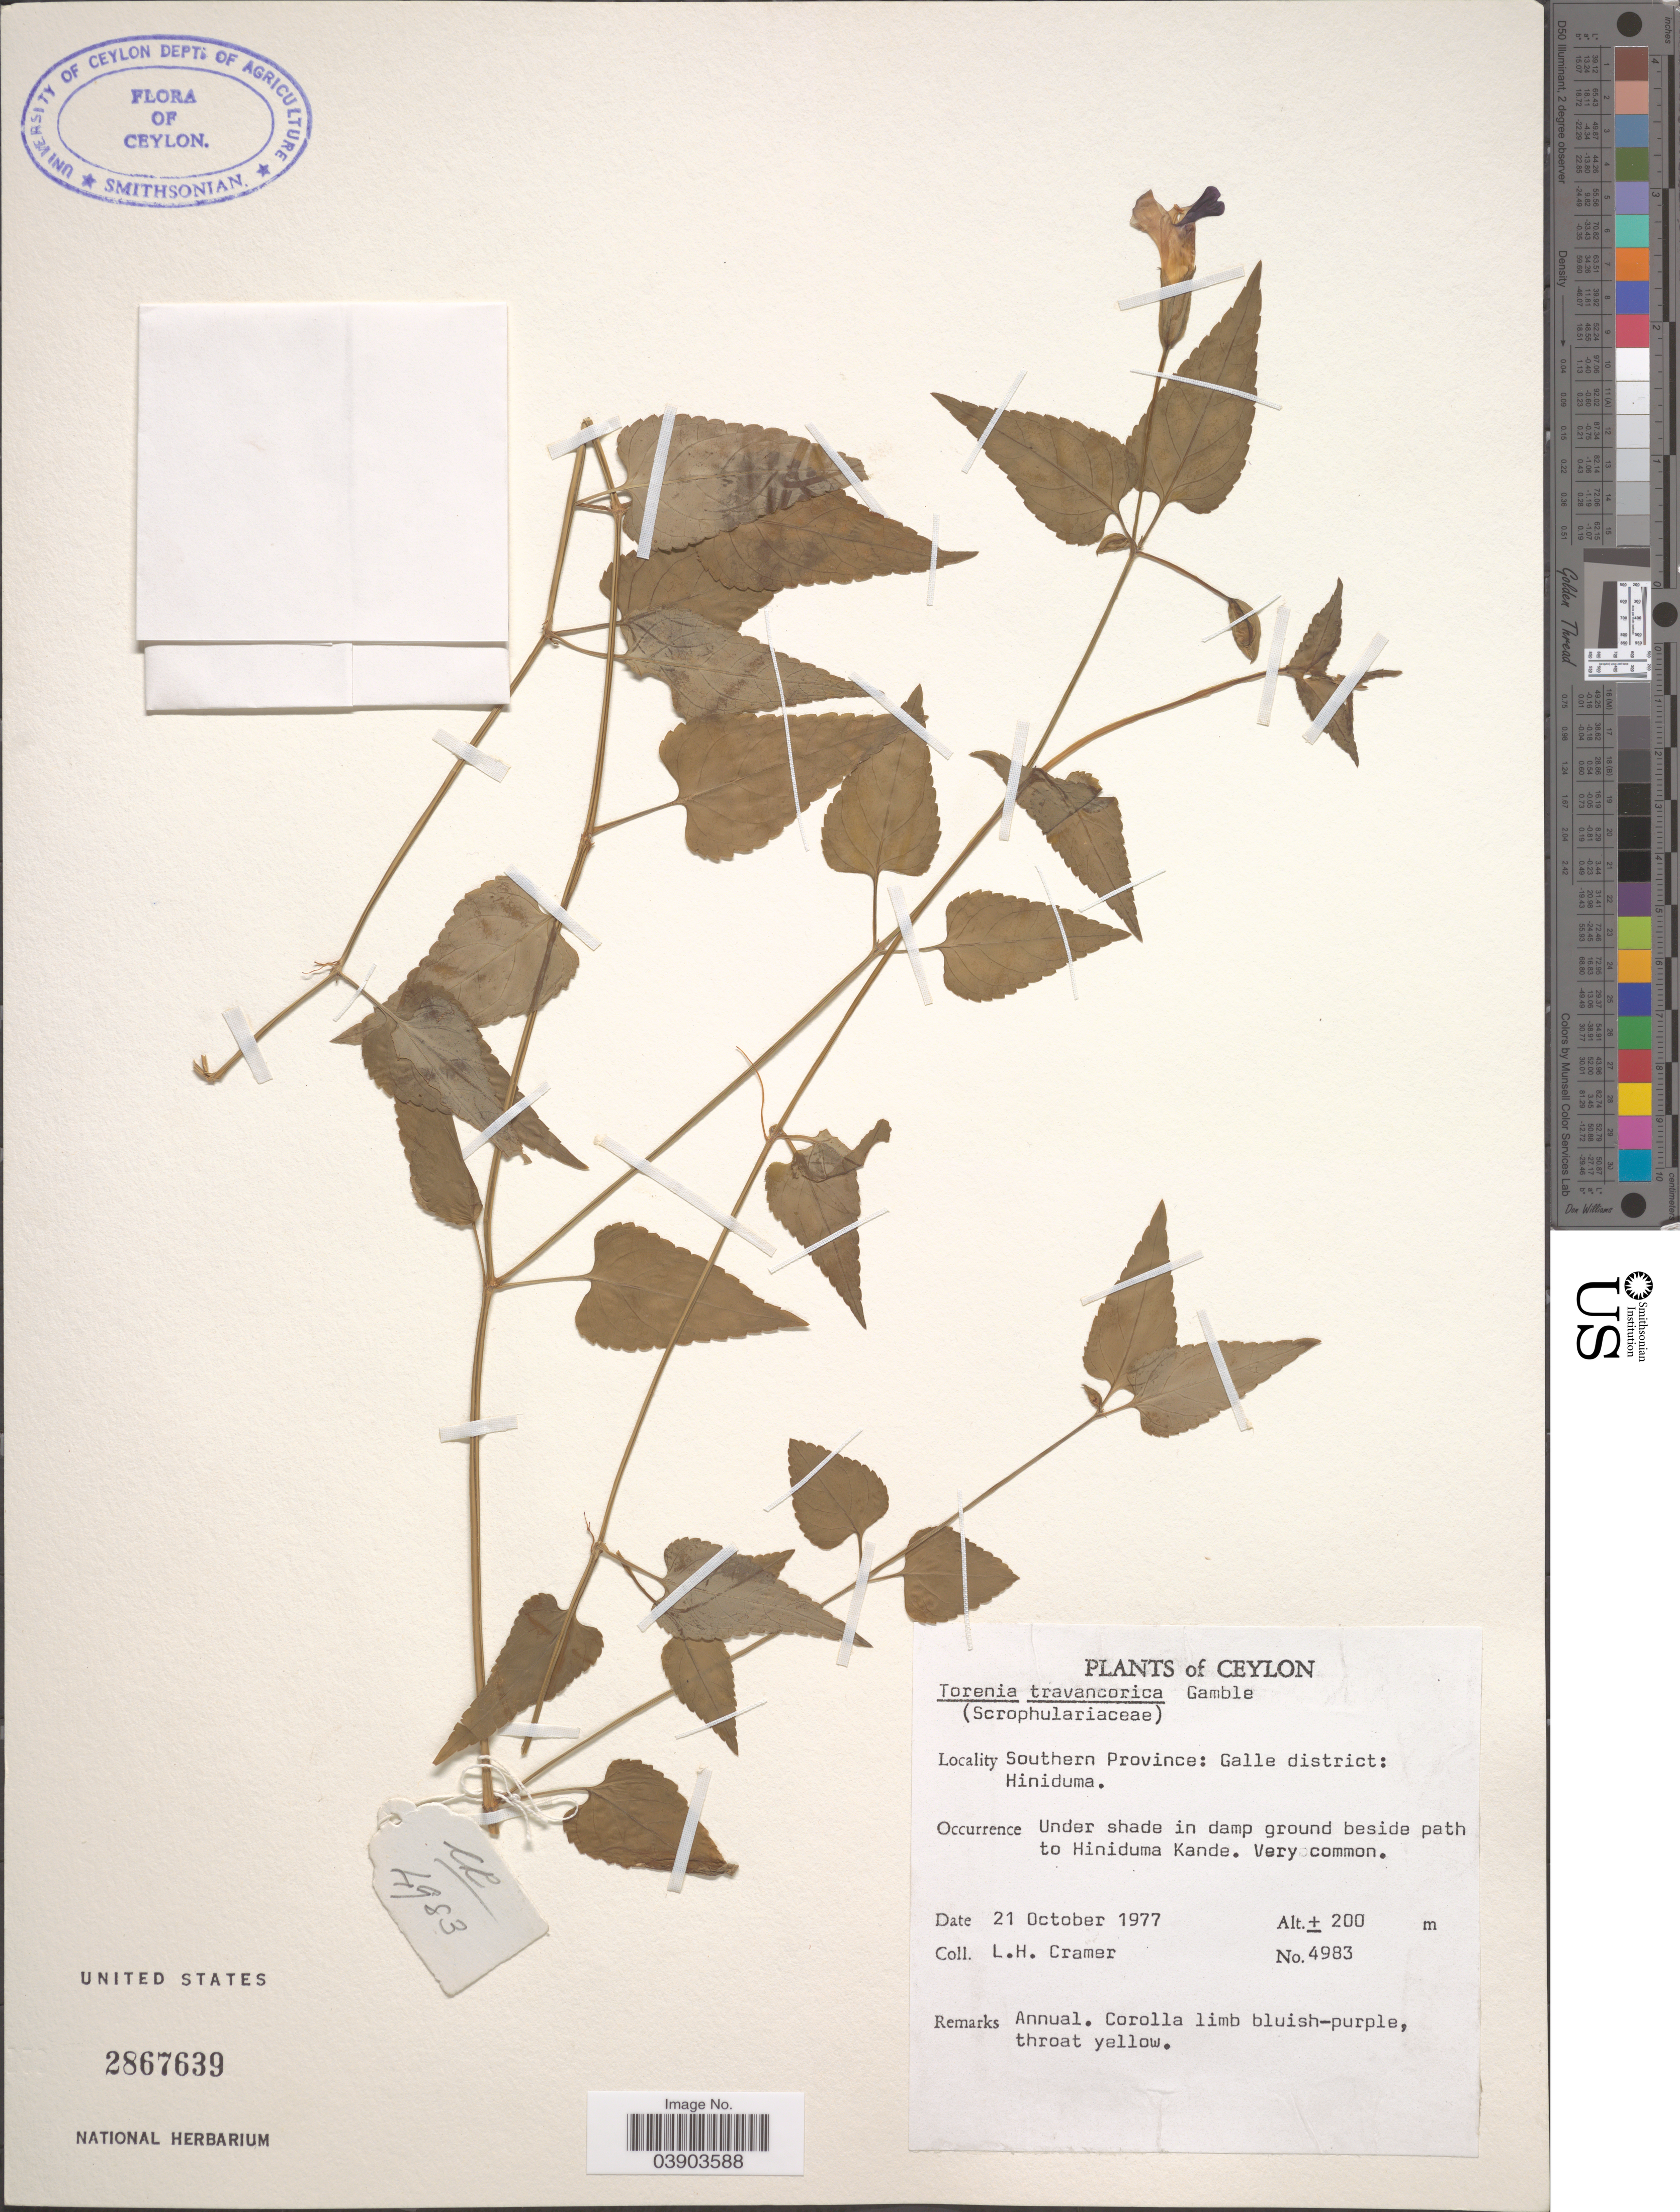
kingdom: Plantae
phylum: Tracheophyta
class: Magnoliopsida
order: Lamiales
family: Linderniaceae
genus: Torenia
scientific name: Torenia travancorica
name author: Gamble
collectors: L. H. Cramer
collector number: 4983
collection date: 1977-10-21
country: Sri Lanka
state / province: Southern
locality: Ceylon. Galle district: Hiniduma. Beside path to Hiniduma Kande.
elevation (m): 200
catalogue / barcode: US 2867639